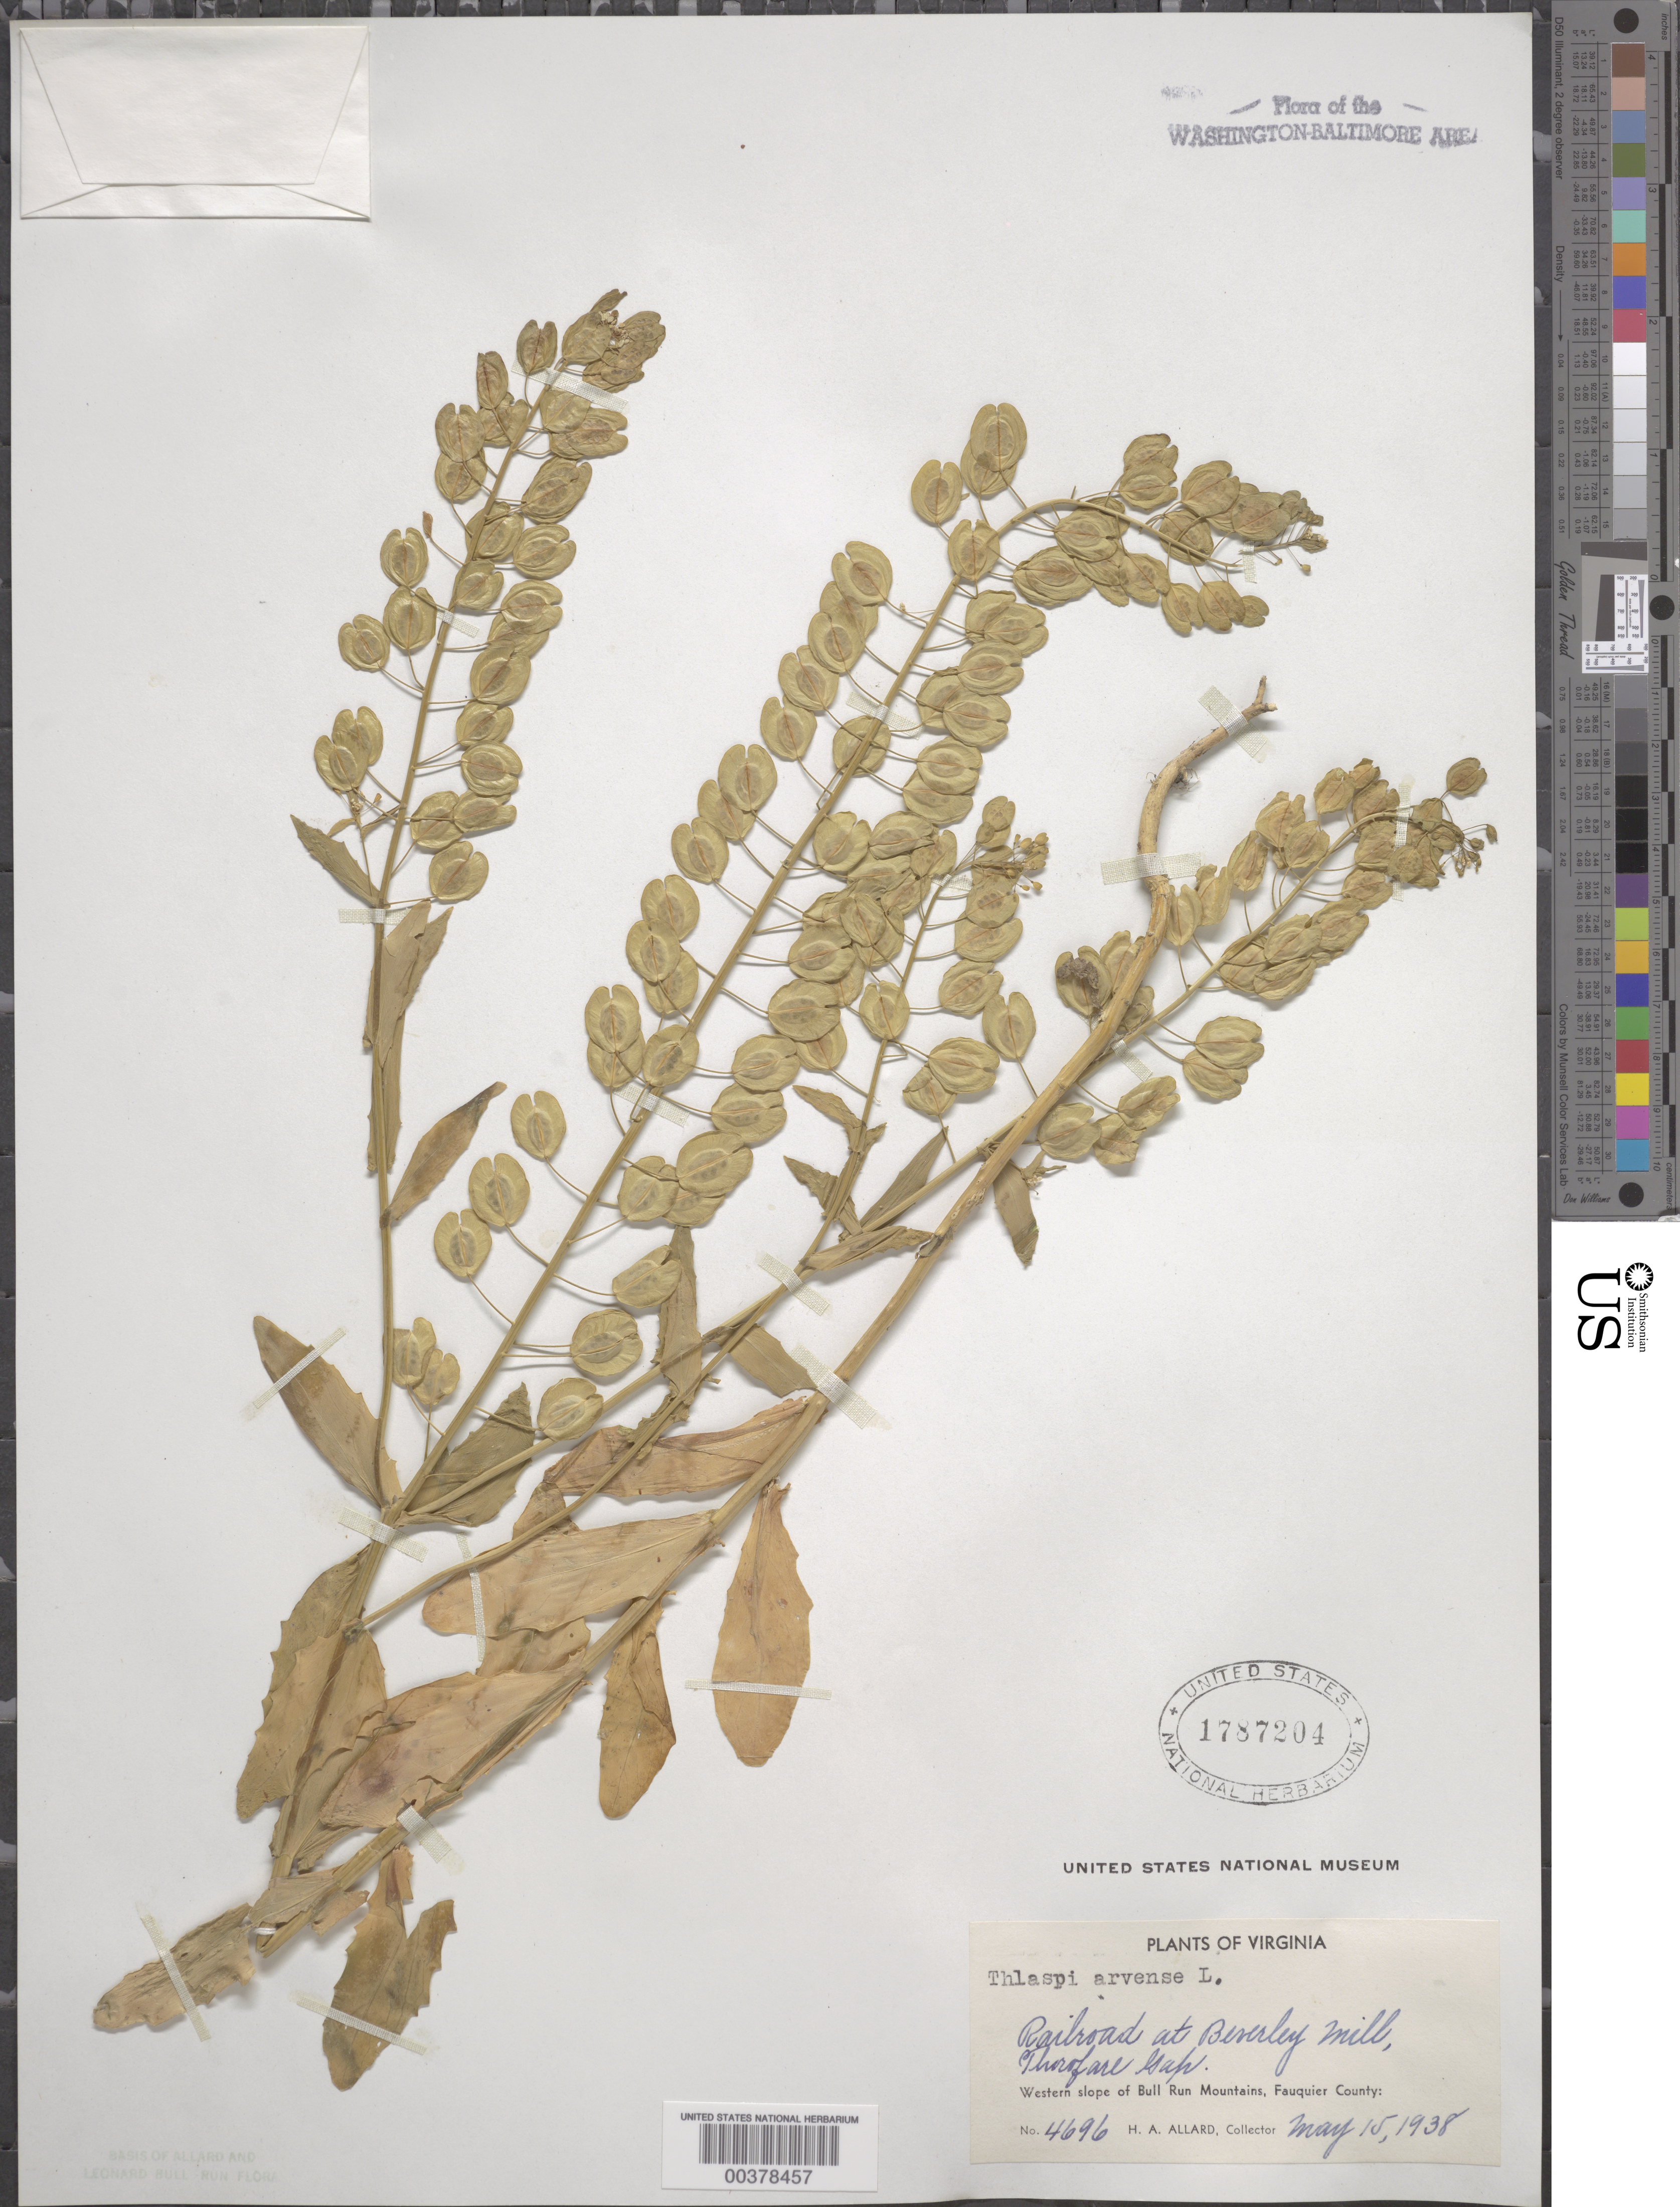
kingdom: Plantae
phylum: Tracheophyta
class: Magnoliopsida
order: Brassicales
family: Brassicaceae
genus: Thlaspi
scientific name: Thlaspi arvense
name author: L.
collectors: H. A. Allard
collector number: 4696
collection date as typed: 15 May 1938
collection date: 1938-05-15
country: United States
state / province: Virginia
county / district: Fauquier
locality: Beverley Mill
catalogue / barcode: US 1787204